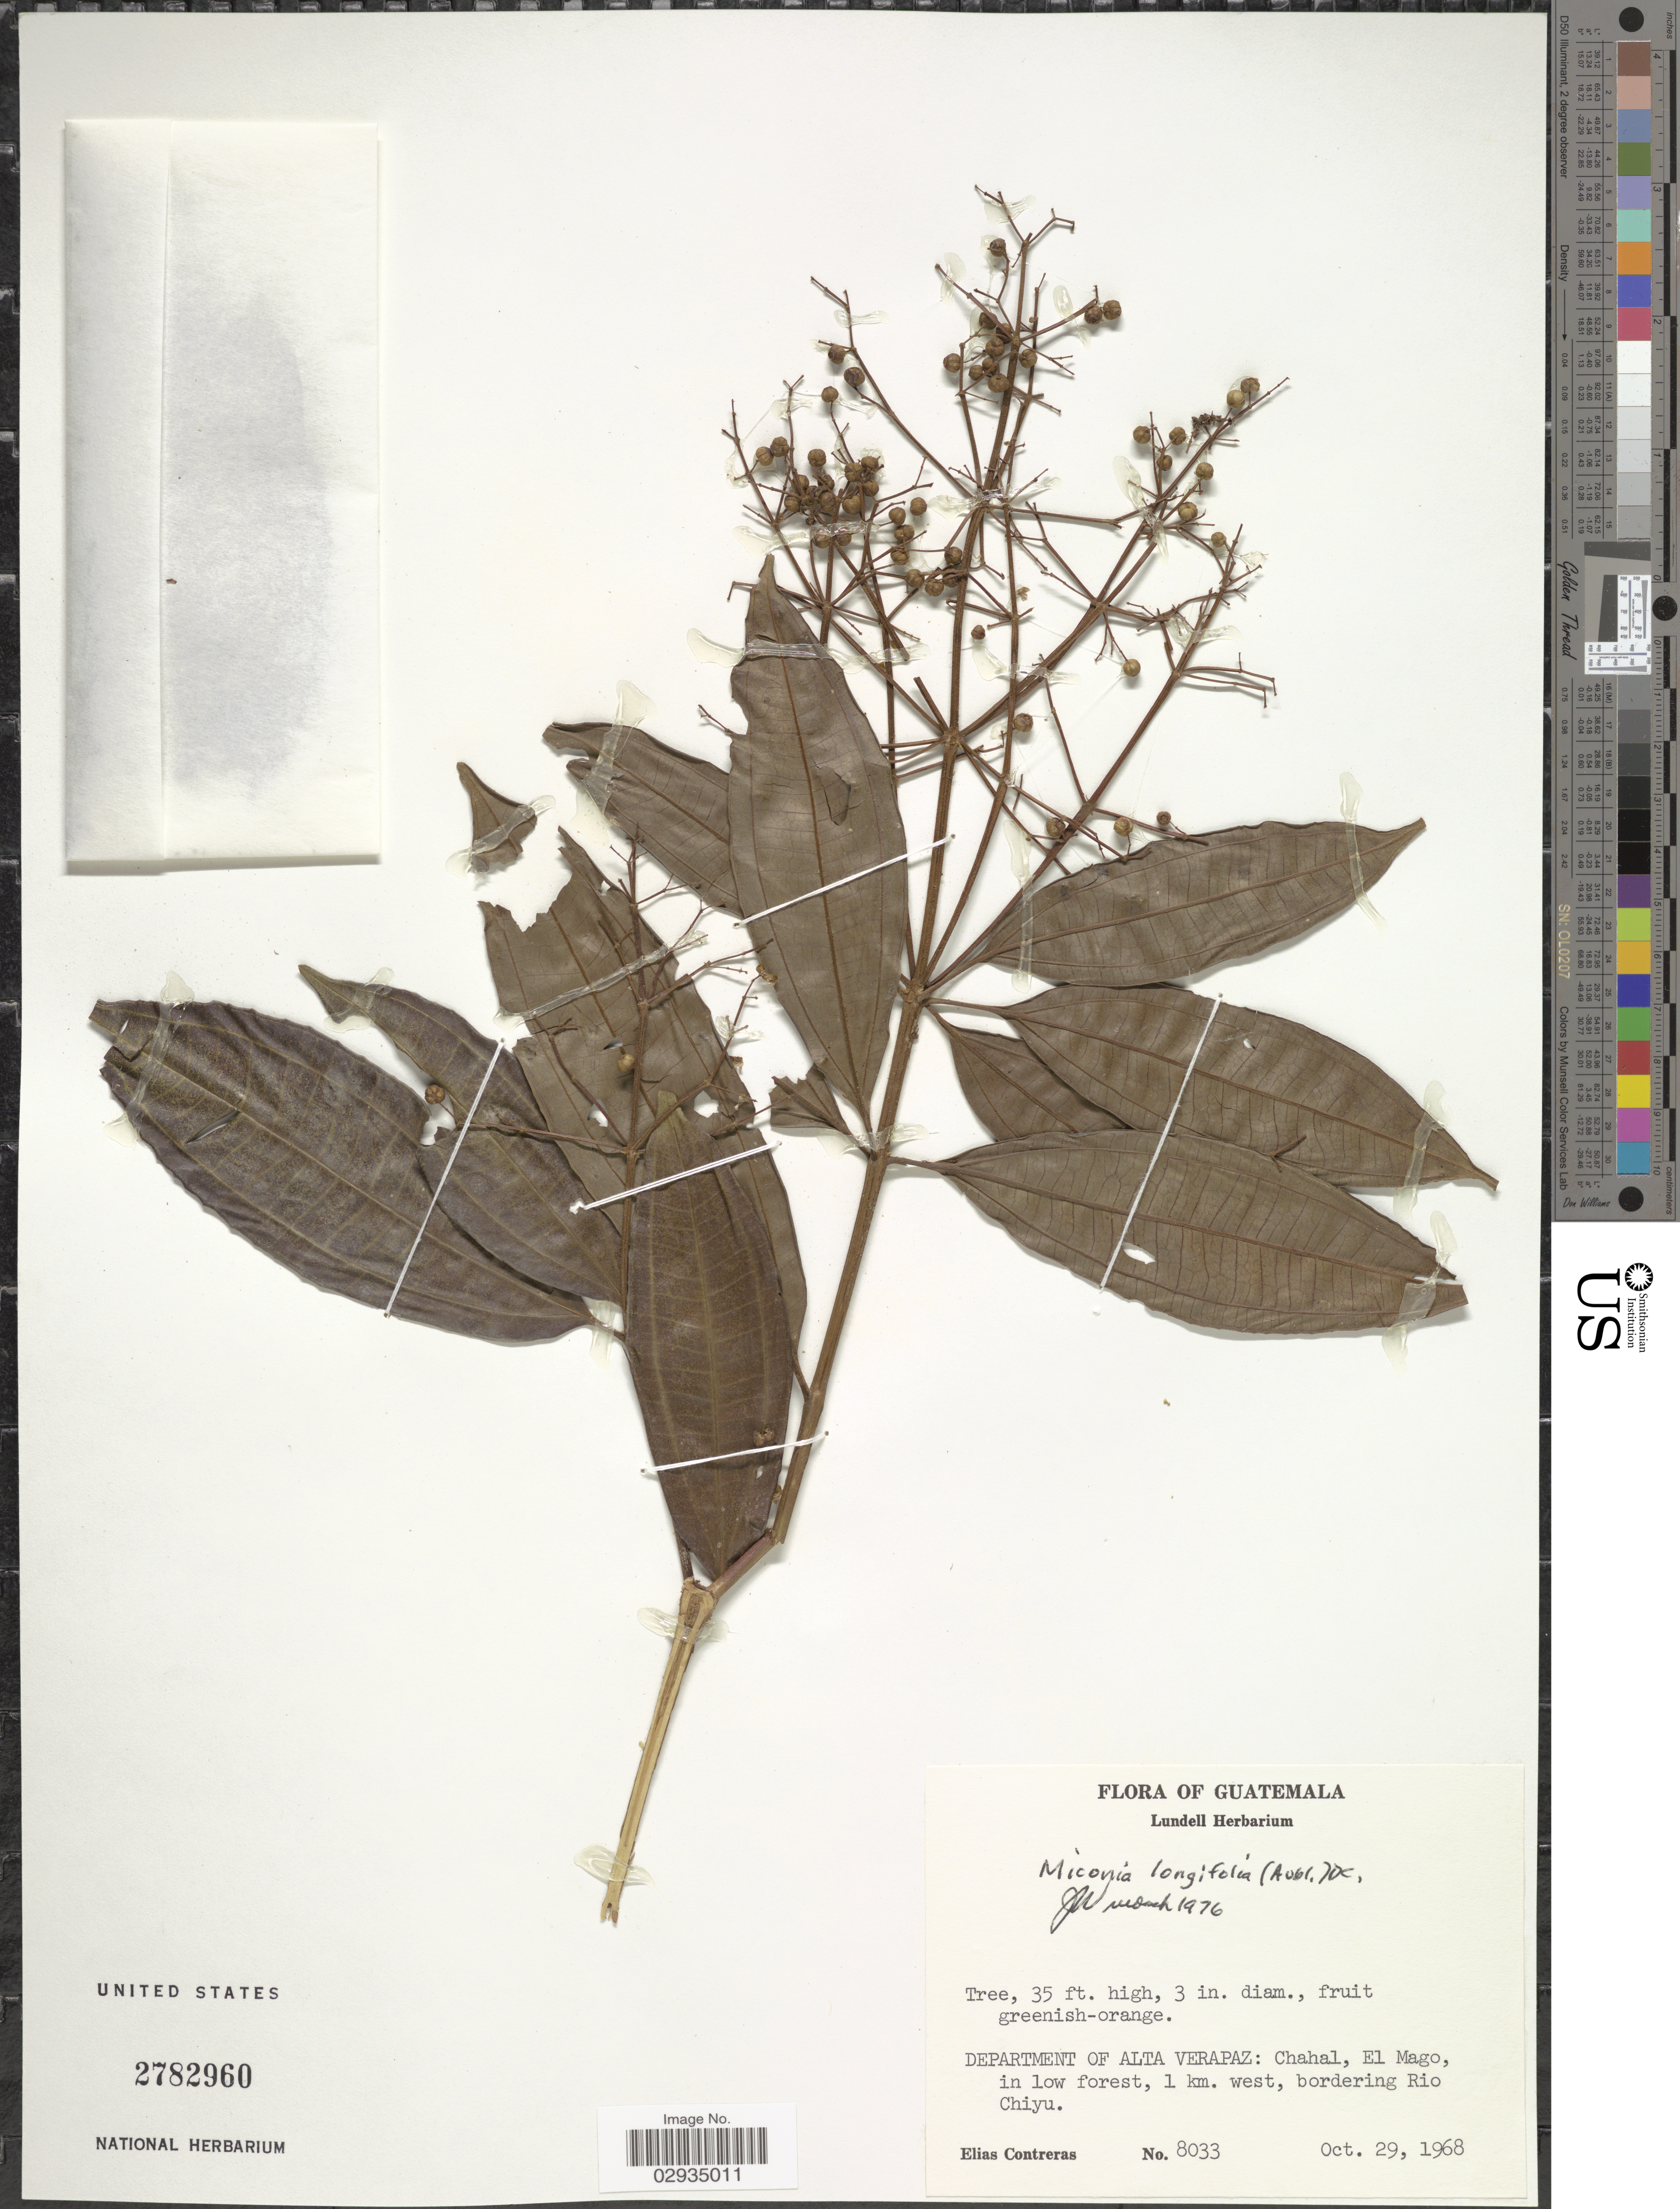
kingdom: Plantae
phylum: Tracheophyta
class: Magnoliopsida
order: Myrtales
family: Melastomataceae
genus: Miconia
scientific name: Miconia longifolia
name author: (Aubl.) DC.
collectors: E. Contreras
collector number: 8033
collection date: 1968-10-29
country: Guatemala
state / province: Alta Verapaz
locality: Department of Alta Verapaz: Chahal, El Mago in low forest, 1 km. west, bordering Rio Chiyu.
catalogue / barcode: US 2782960